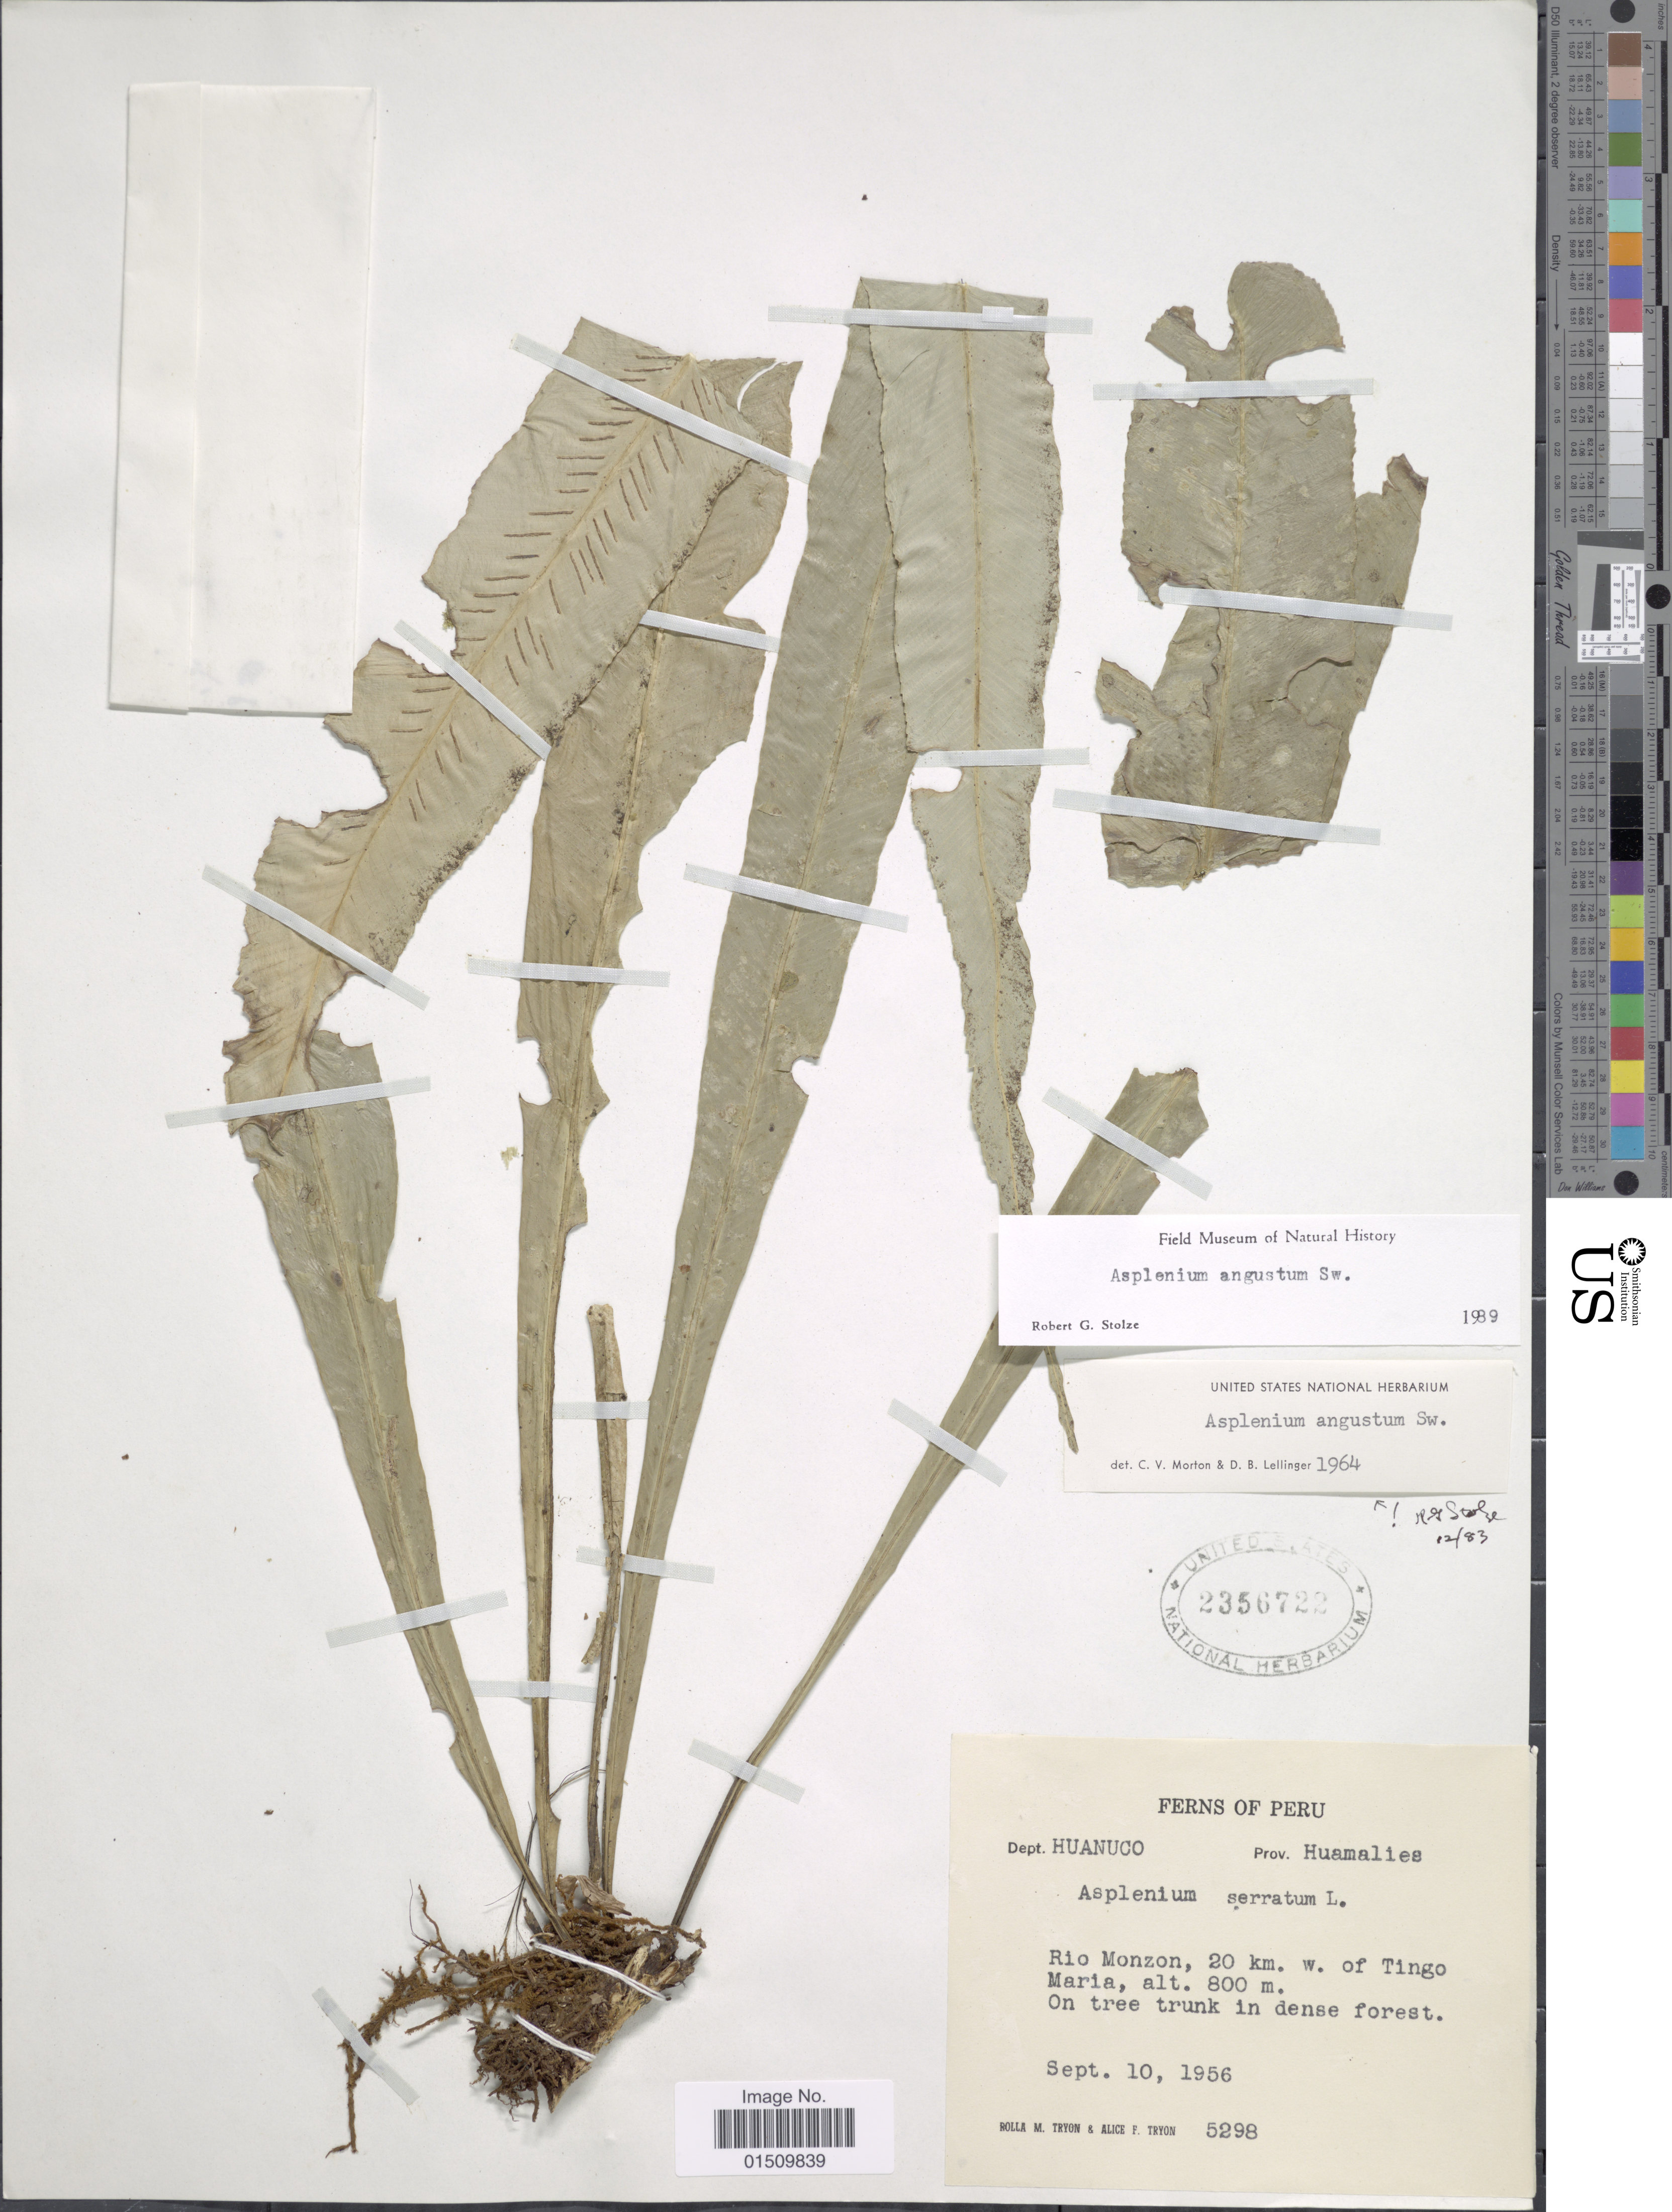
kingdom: Plantae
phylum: Tracheophyta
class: Polypodiopsida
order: Polypodiales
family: Aspleniaceae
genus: Asplenium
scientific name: Asplenium angustum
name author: Sw.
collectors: R. M. Tryon & A. F. Tryon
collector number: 5298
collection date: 1956-09-10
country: Peru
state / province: Huánuco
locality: Peru, Dept. Huanuco, Prov. Huamalies, Rio Monzon, 20 km. w. of Tingo Maria.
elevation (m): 800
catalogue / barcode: US 2356722